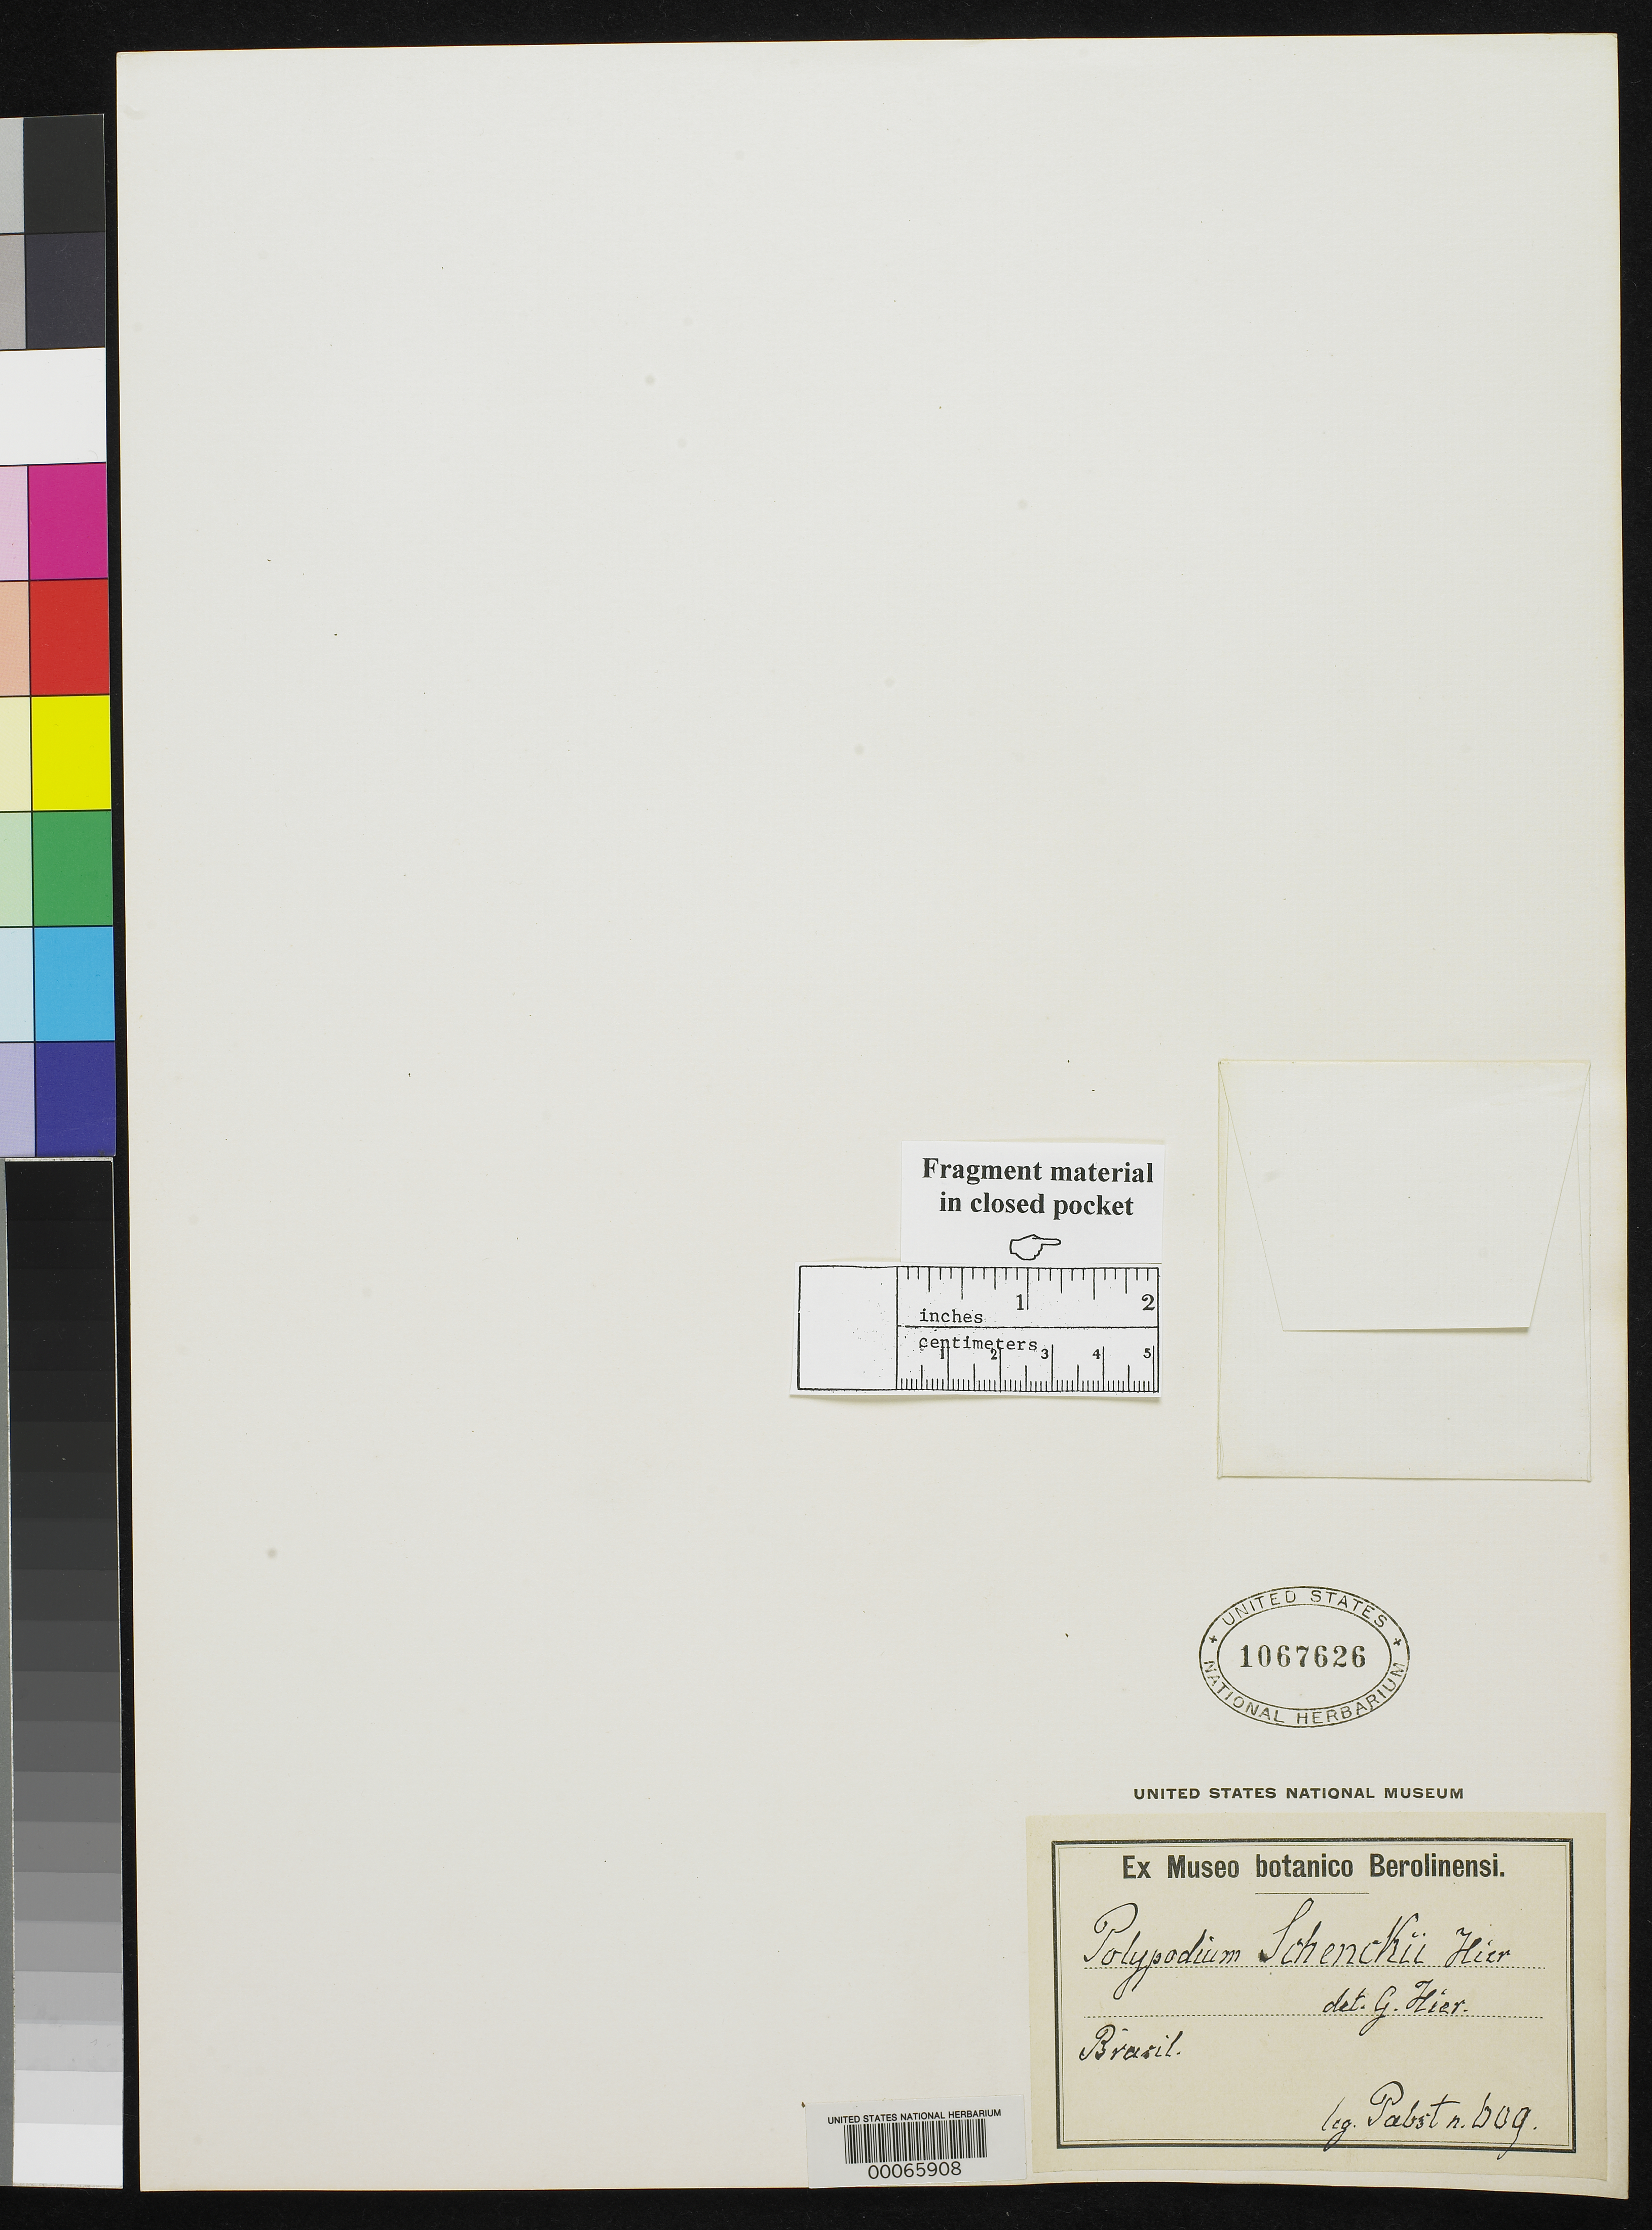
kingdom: Plantae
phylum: Tracheophyta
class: Polypodiopsida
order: Polypodiales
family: Polypodiaceae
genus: Polypodium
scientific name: Polypodium schenckii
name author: Hieron.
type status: Isosyntype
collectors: G. F. J. Pabst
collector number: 609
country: Brazil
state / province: Minas Gerais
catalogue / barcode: US 1067626